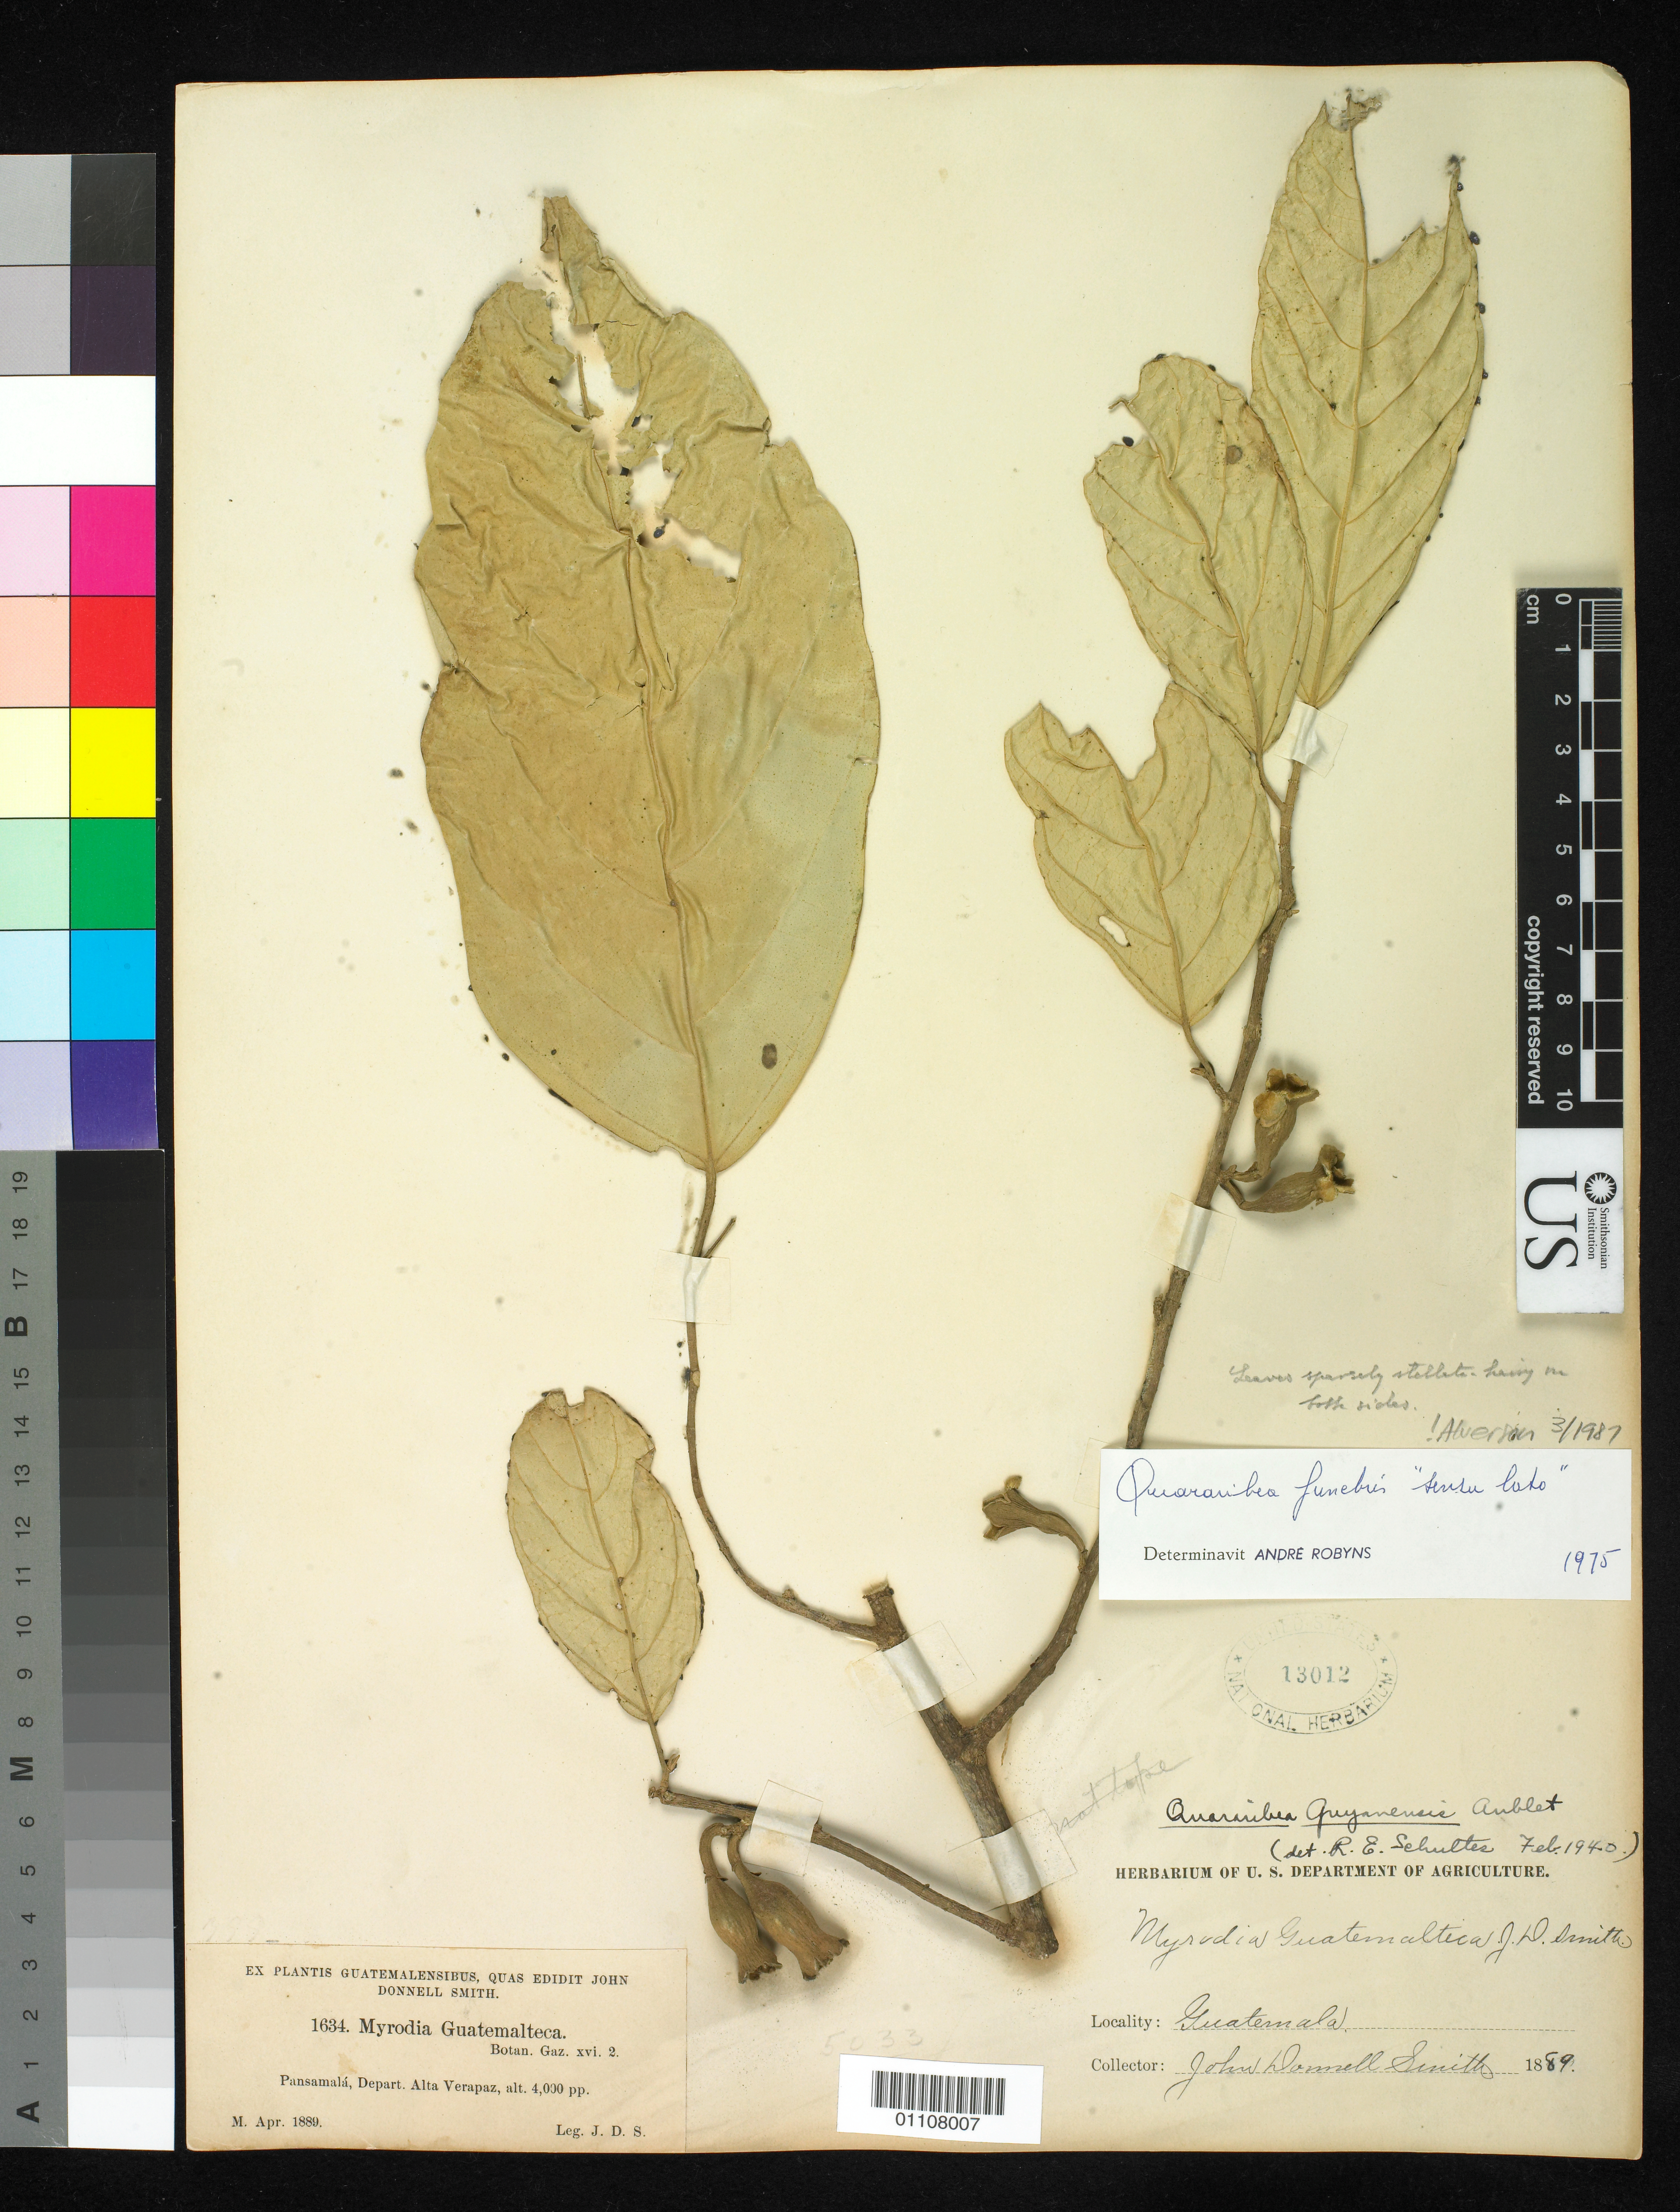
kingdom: Plantae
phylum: Tracheophyta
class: Magnoliopsida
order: Malvales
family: Malvaceae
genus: Myrodia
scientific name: Myrodia guatemalteca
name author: Donn. Sm.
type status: Syntype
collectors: J. Donnell Smith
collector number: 1634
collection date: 1889-04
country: Guatemala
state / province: Alta Verapaz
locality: Pansamala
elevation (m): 1219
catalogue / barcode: US 13012